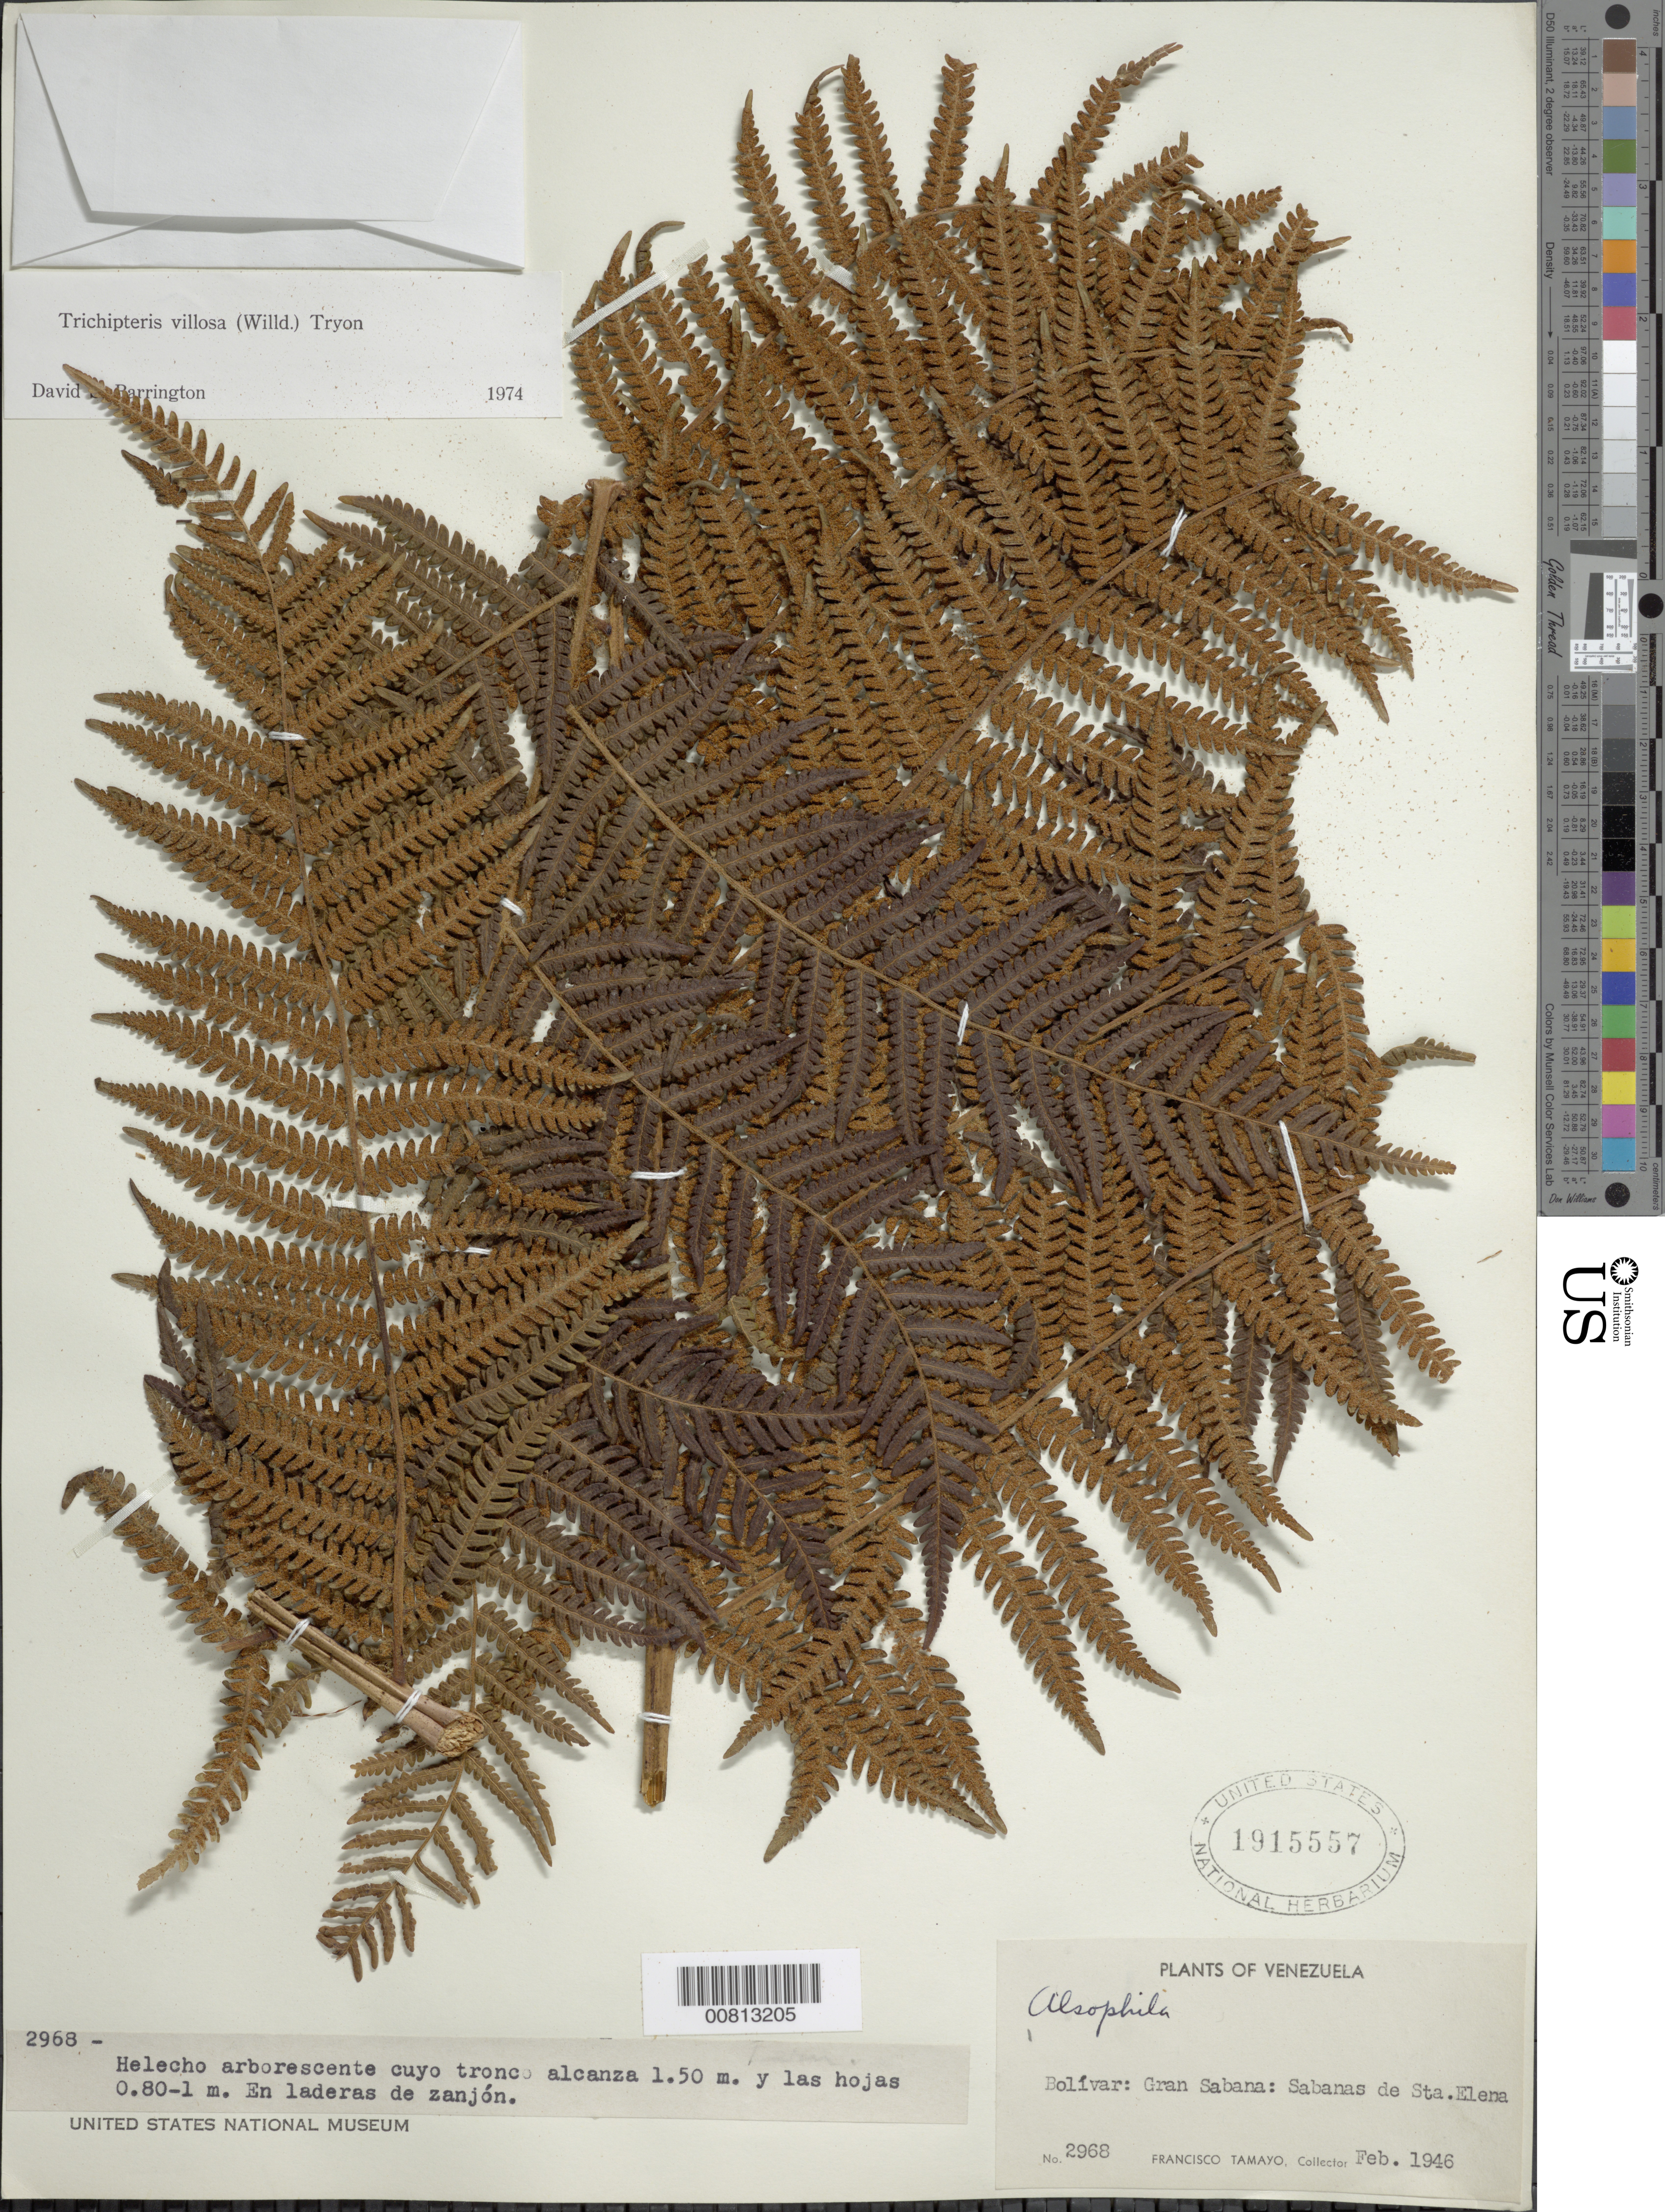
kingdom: Plantae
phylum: Tracheophyta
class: Polypodiopsida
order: Cyatheales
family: Cyatheaceae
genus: Cyathea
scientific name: Cyathea villosa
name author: Humb. & Bonpl. ex Willd.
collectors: F. Tamayo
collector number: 2968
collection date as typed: Feb-46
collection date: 1946-02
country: Venezuela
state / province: Bolívar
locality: Gran Sabana, Sta. Elena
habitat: Laderas de zanjon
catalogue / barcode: US 1915557